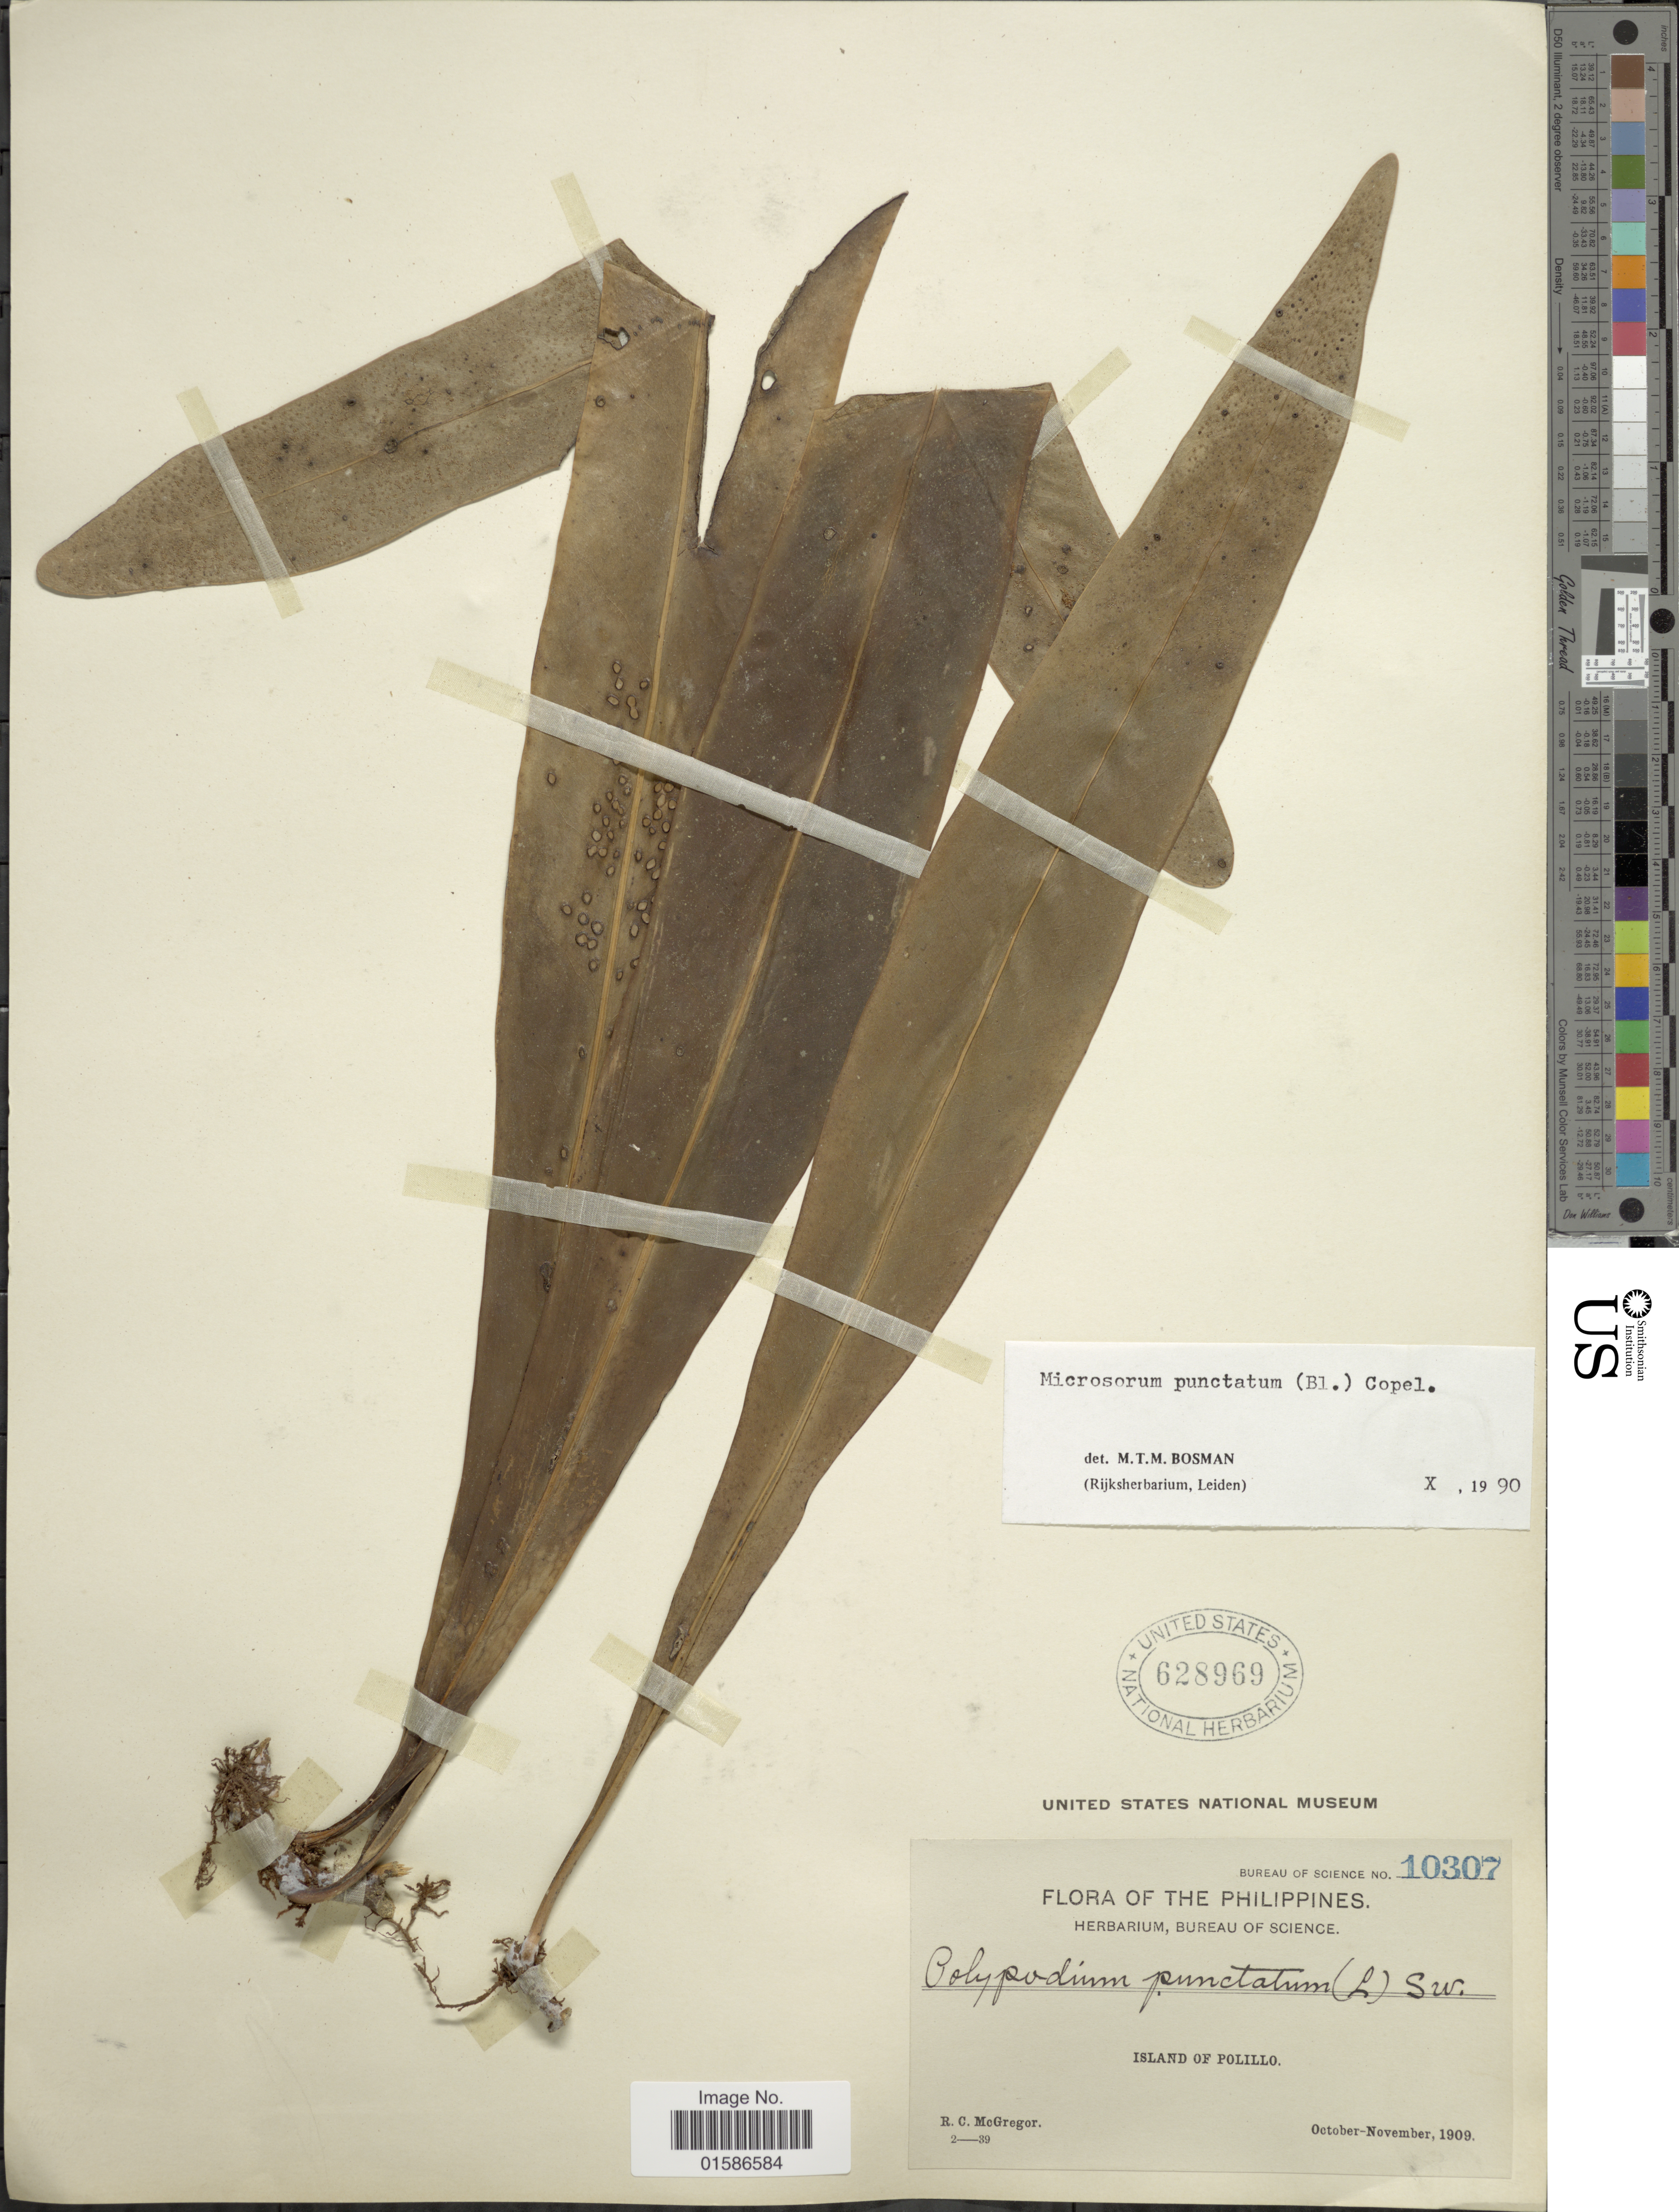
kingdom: Plantae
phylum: Tracheophyta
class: Polypodiopsida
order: Polypodiales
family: Polypodiaceae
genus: Microsorum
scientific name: Microsorum punctatum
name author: (L.) Copel.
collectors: R. C. McGregor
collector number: Bureau of Science 10307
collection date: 1909-10/1909-11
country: Philippines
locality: Island of Polillo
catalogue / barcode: US 628969